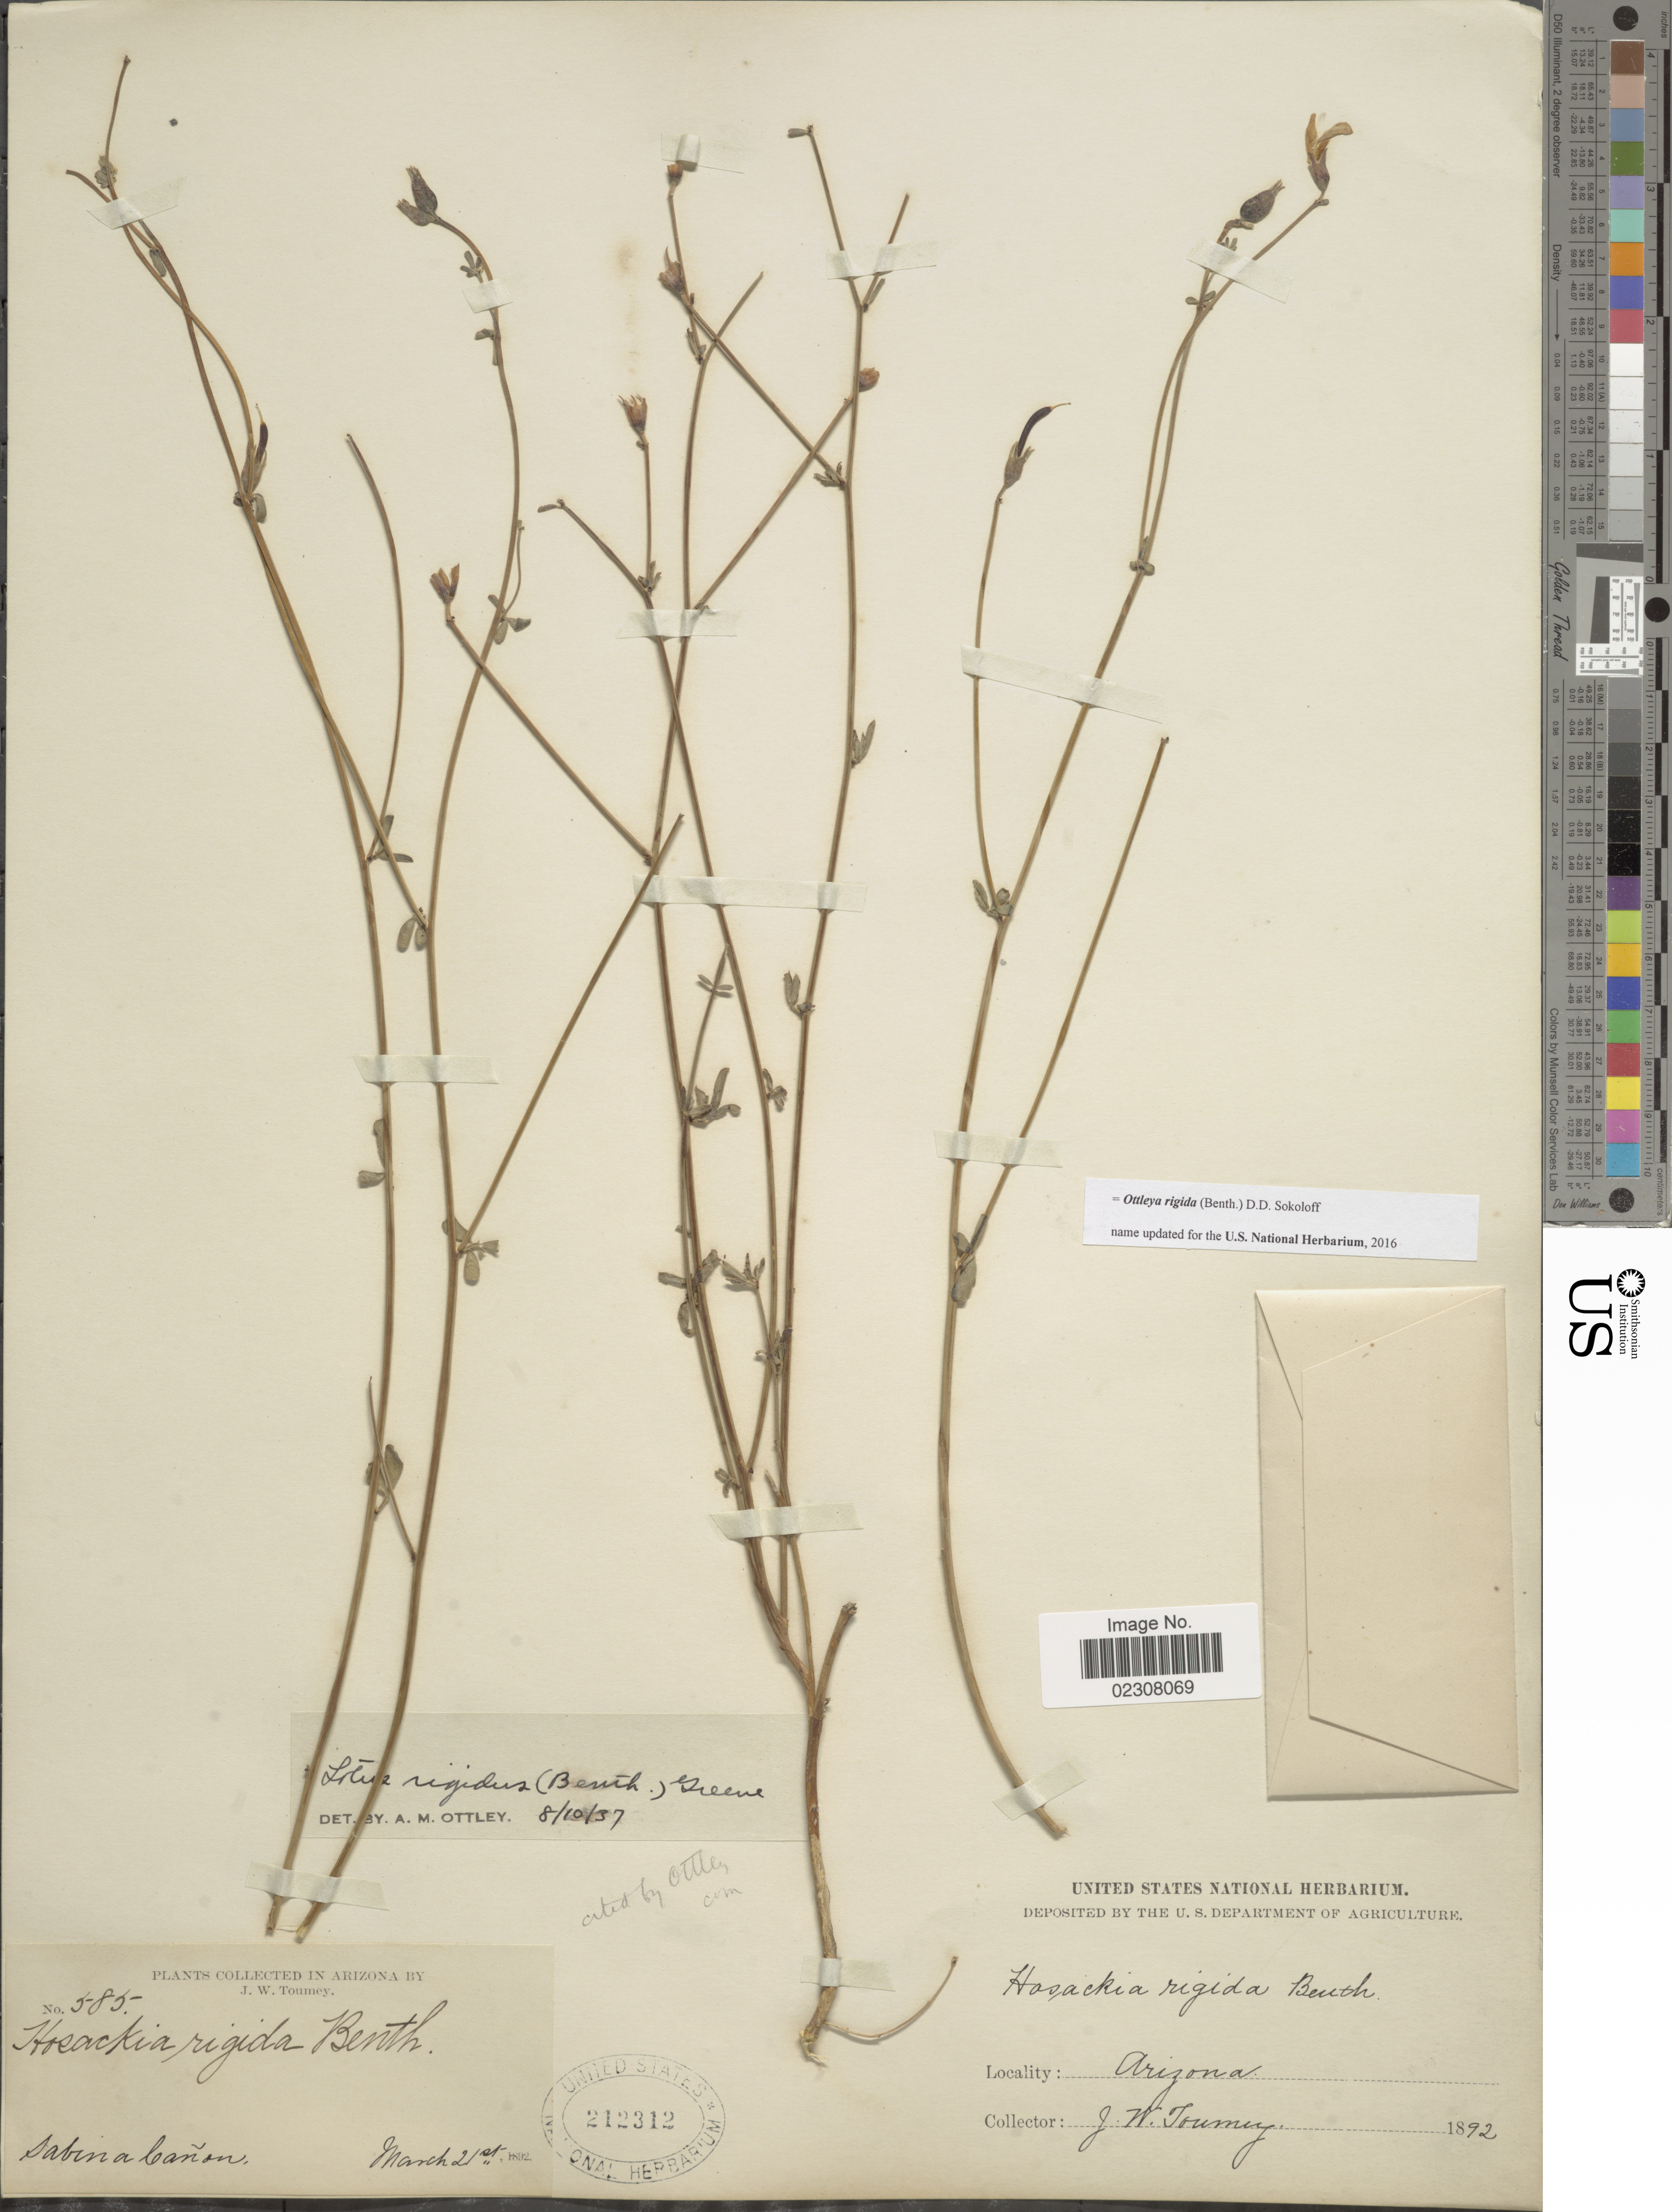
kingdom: Plantae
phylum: Tracheophyta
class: Magnoliopsida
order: Fabales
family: Fabaceae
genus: Ottleya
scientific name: Ottleya rigida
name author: (Benth.) D.D. Sokoloff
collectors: J. W. Toumey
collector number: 585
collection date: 1892-03-21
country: United States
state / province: Arizona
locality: Sabina Cañon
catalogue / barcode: US 212312